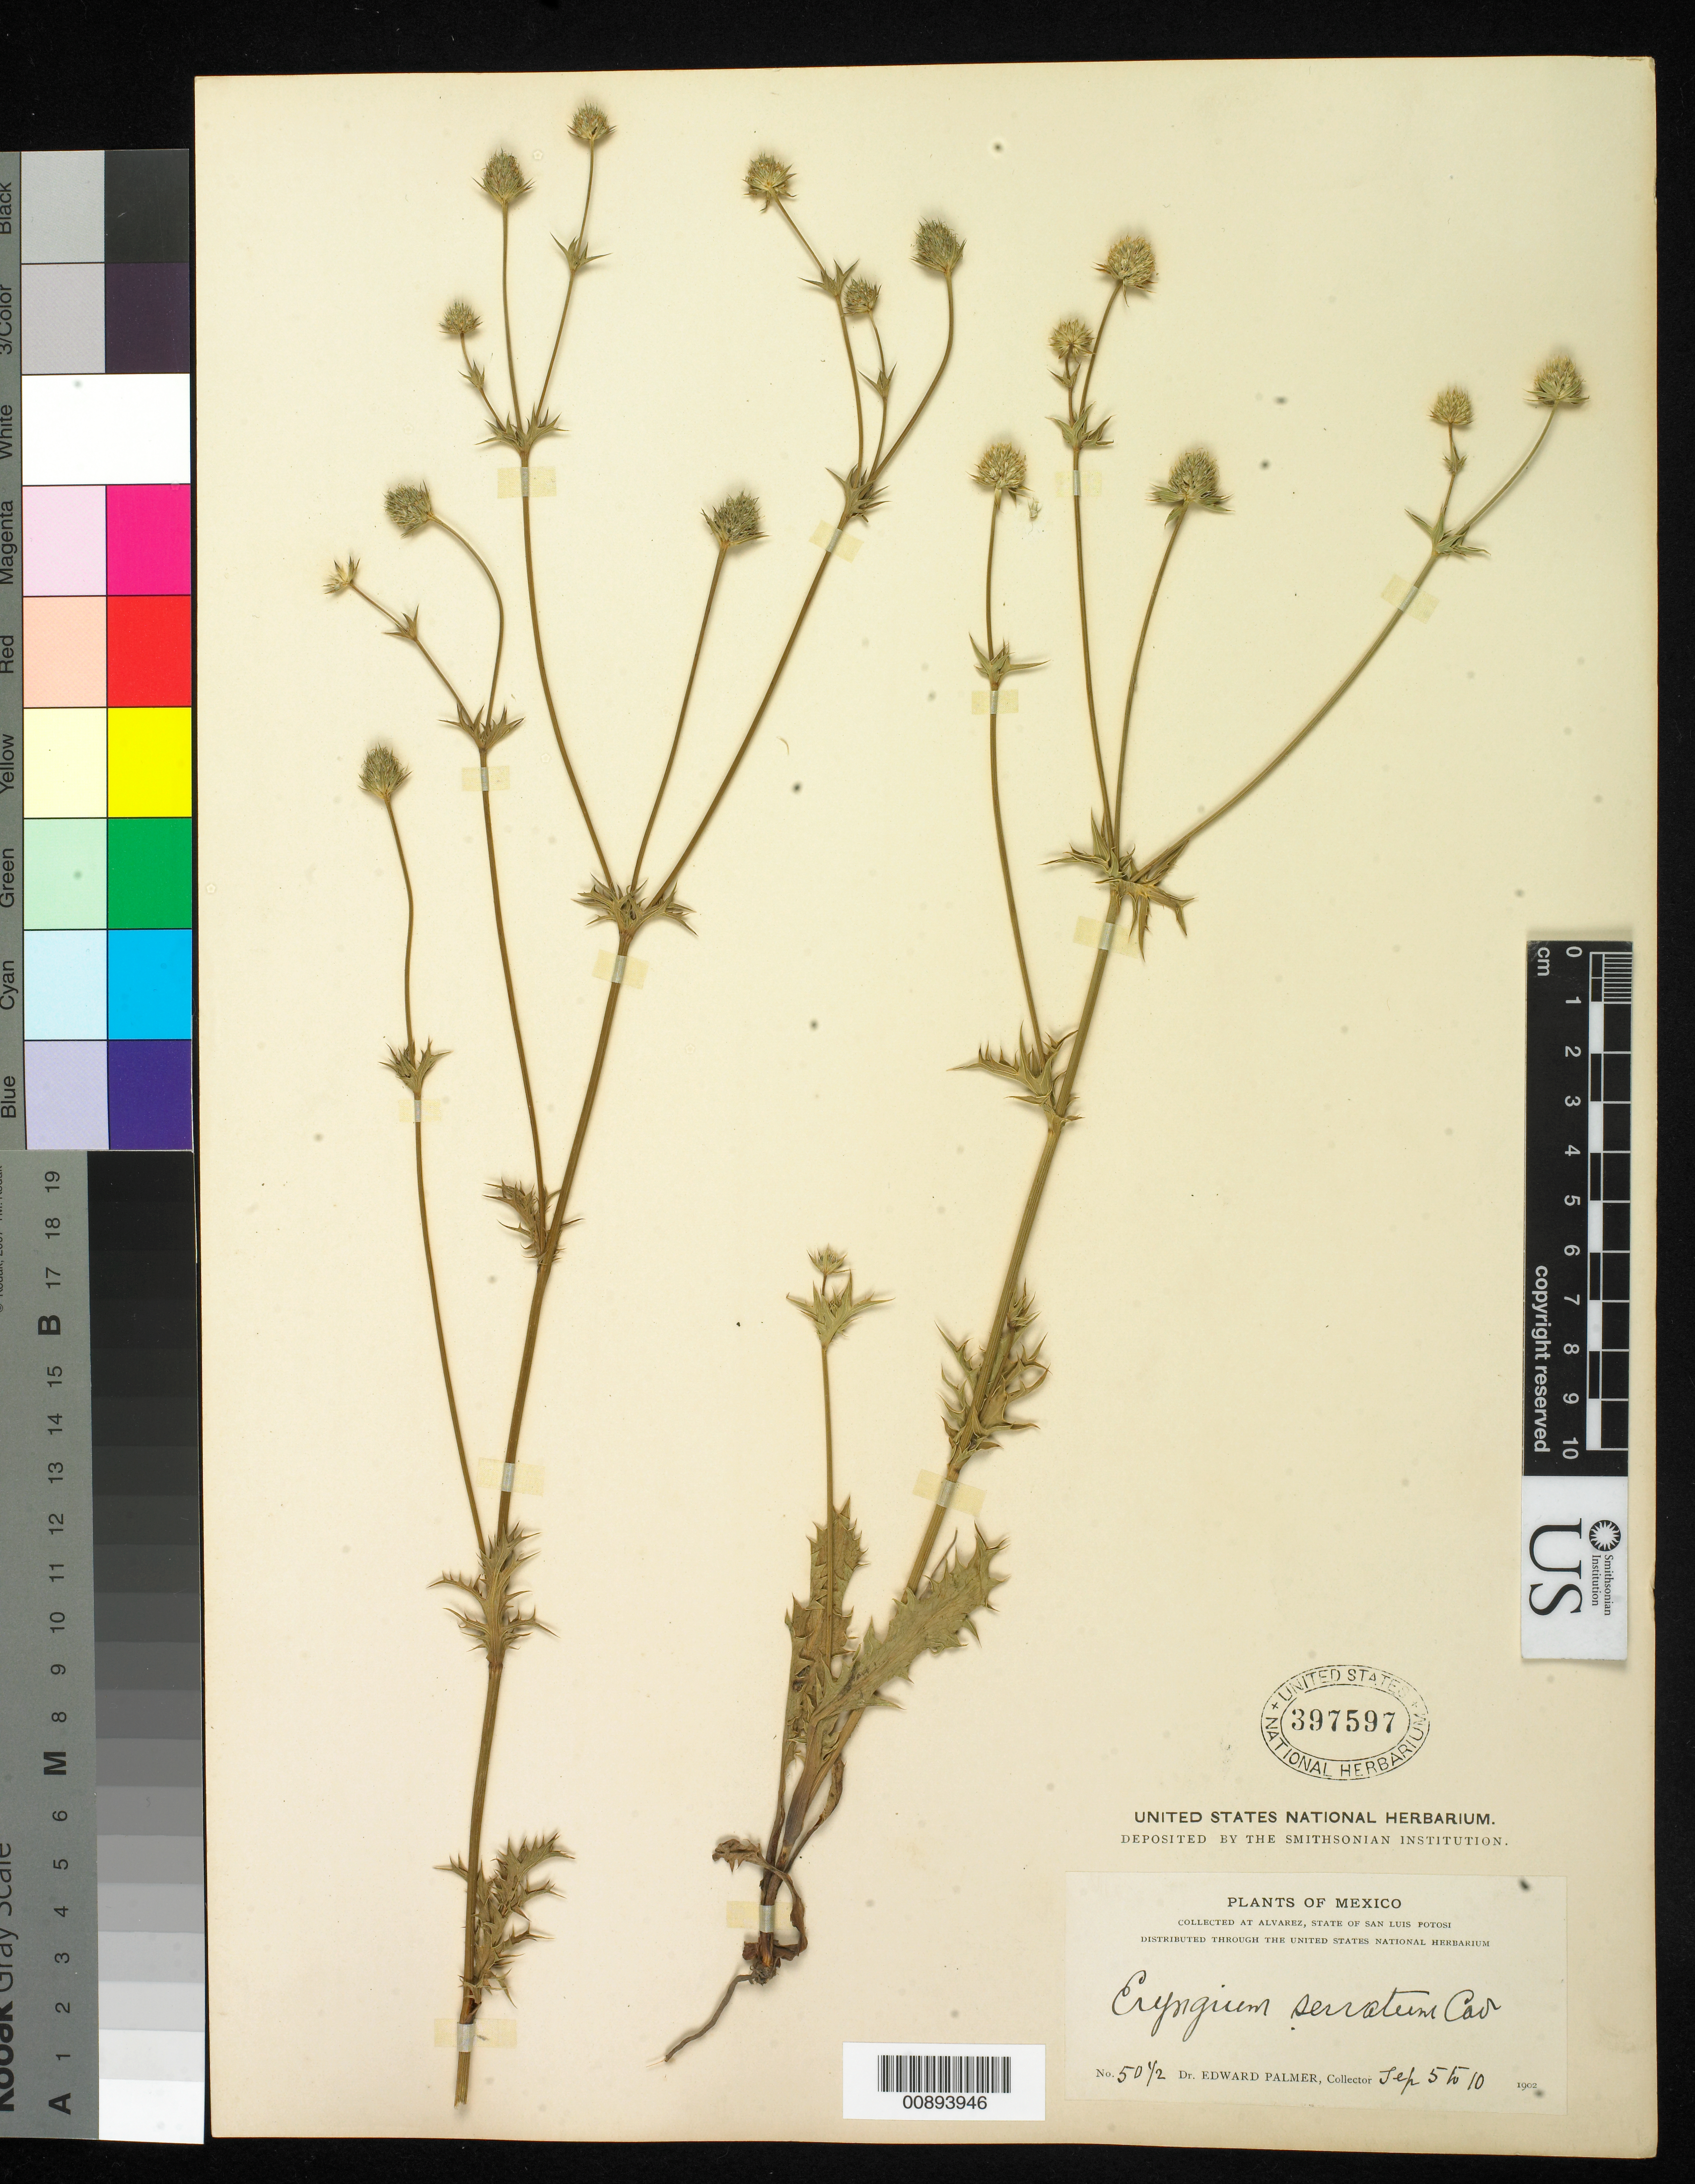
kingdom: Plantae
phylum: Tracheophyta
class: Magnoliopsida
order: Apiales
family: Apiaceae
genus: Eryngium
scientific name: Eryngium serratum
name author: Cav.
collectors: E. Palmer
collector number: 50½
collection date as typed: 05 Sep 1902 to 10 Sep 1902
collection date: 1902-09-05/1902-09-10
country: Mexico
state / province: San Luis Potosí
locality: Alvarez, San Luis Potosí.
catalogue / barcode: US 397597